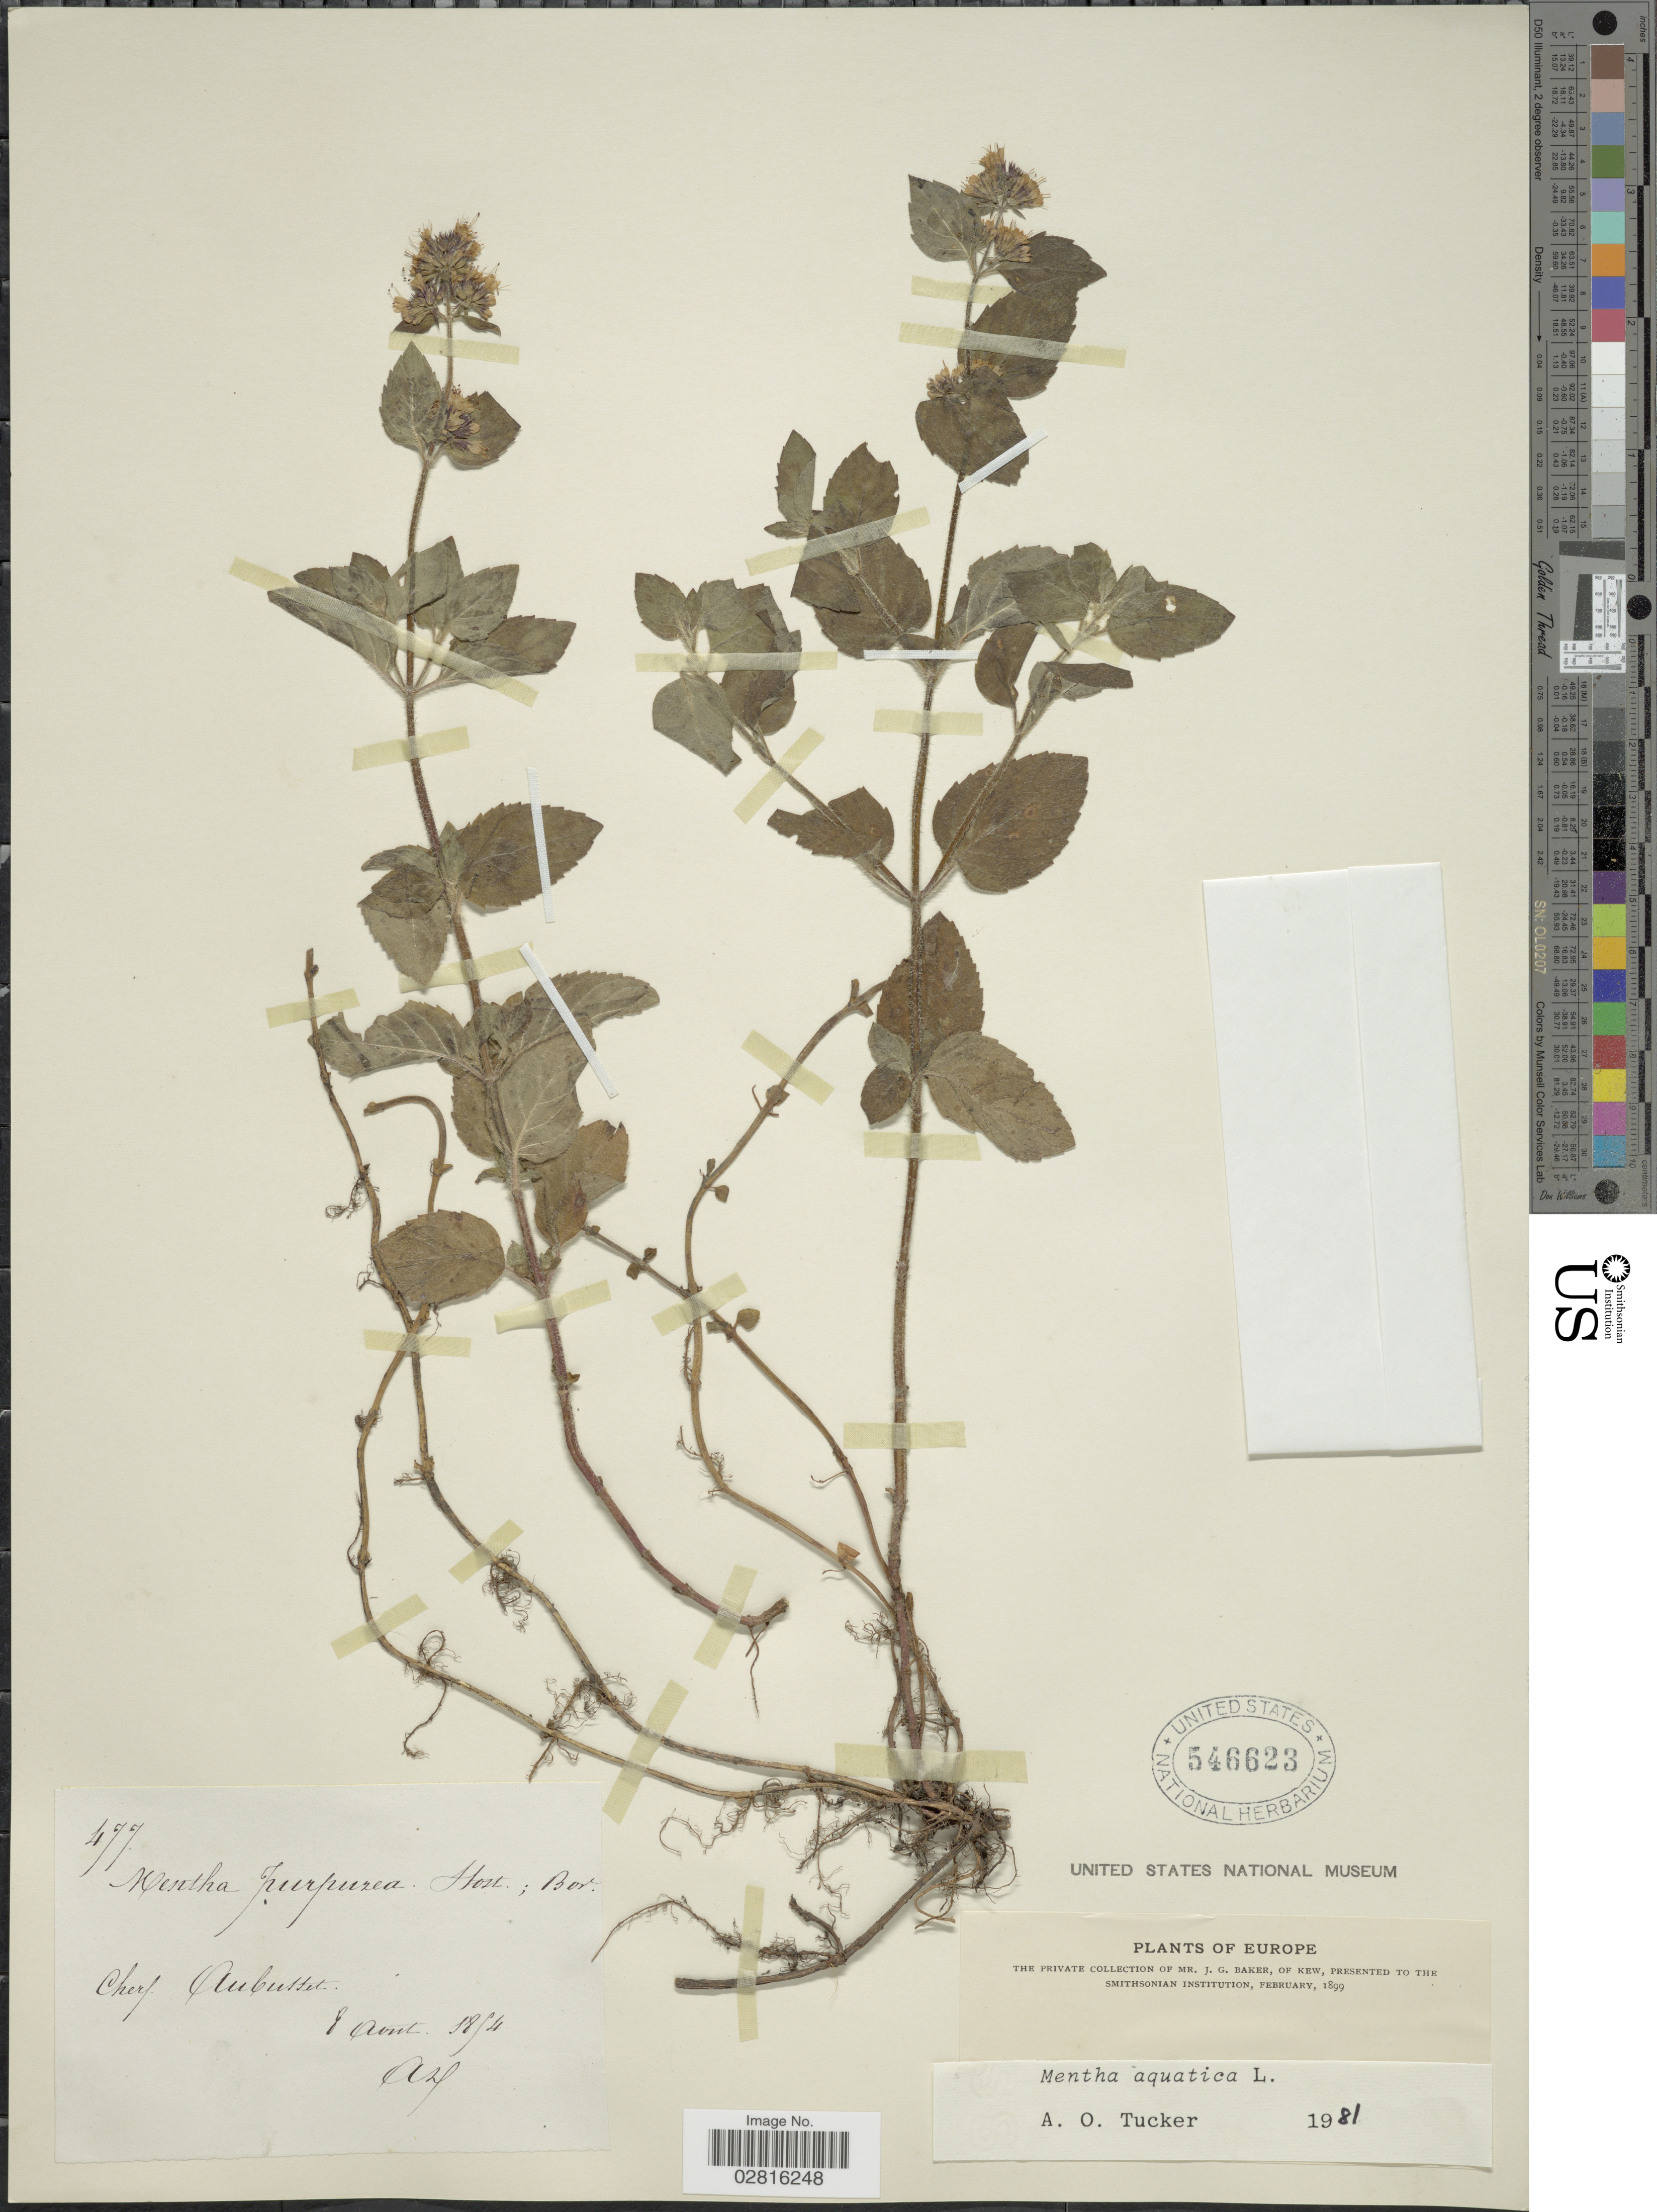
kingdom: Plantae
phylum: Tracheophyta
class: Magnoliopsida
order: Lamiales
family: Lamiaceae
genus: Mentha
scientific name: Mentha aquatica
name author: L.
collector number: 477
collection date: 1854-08-08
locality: Europe. Cherf. Aubuttet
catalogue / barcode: US 546623